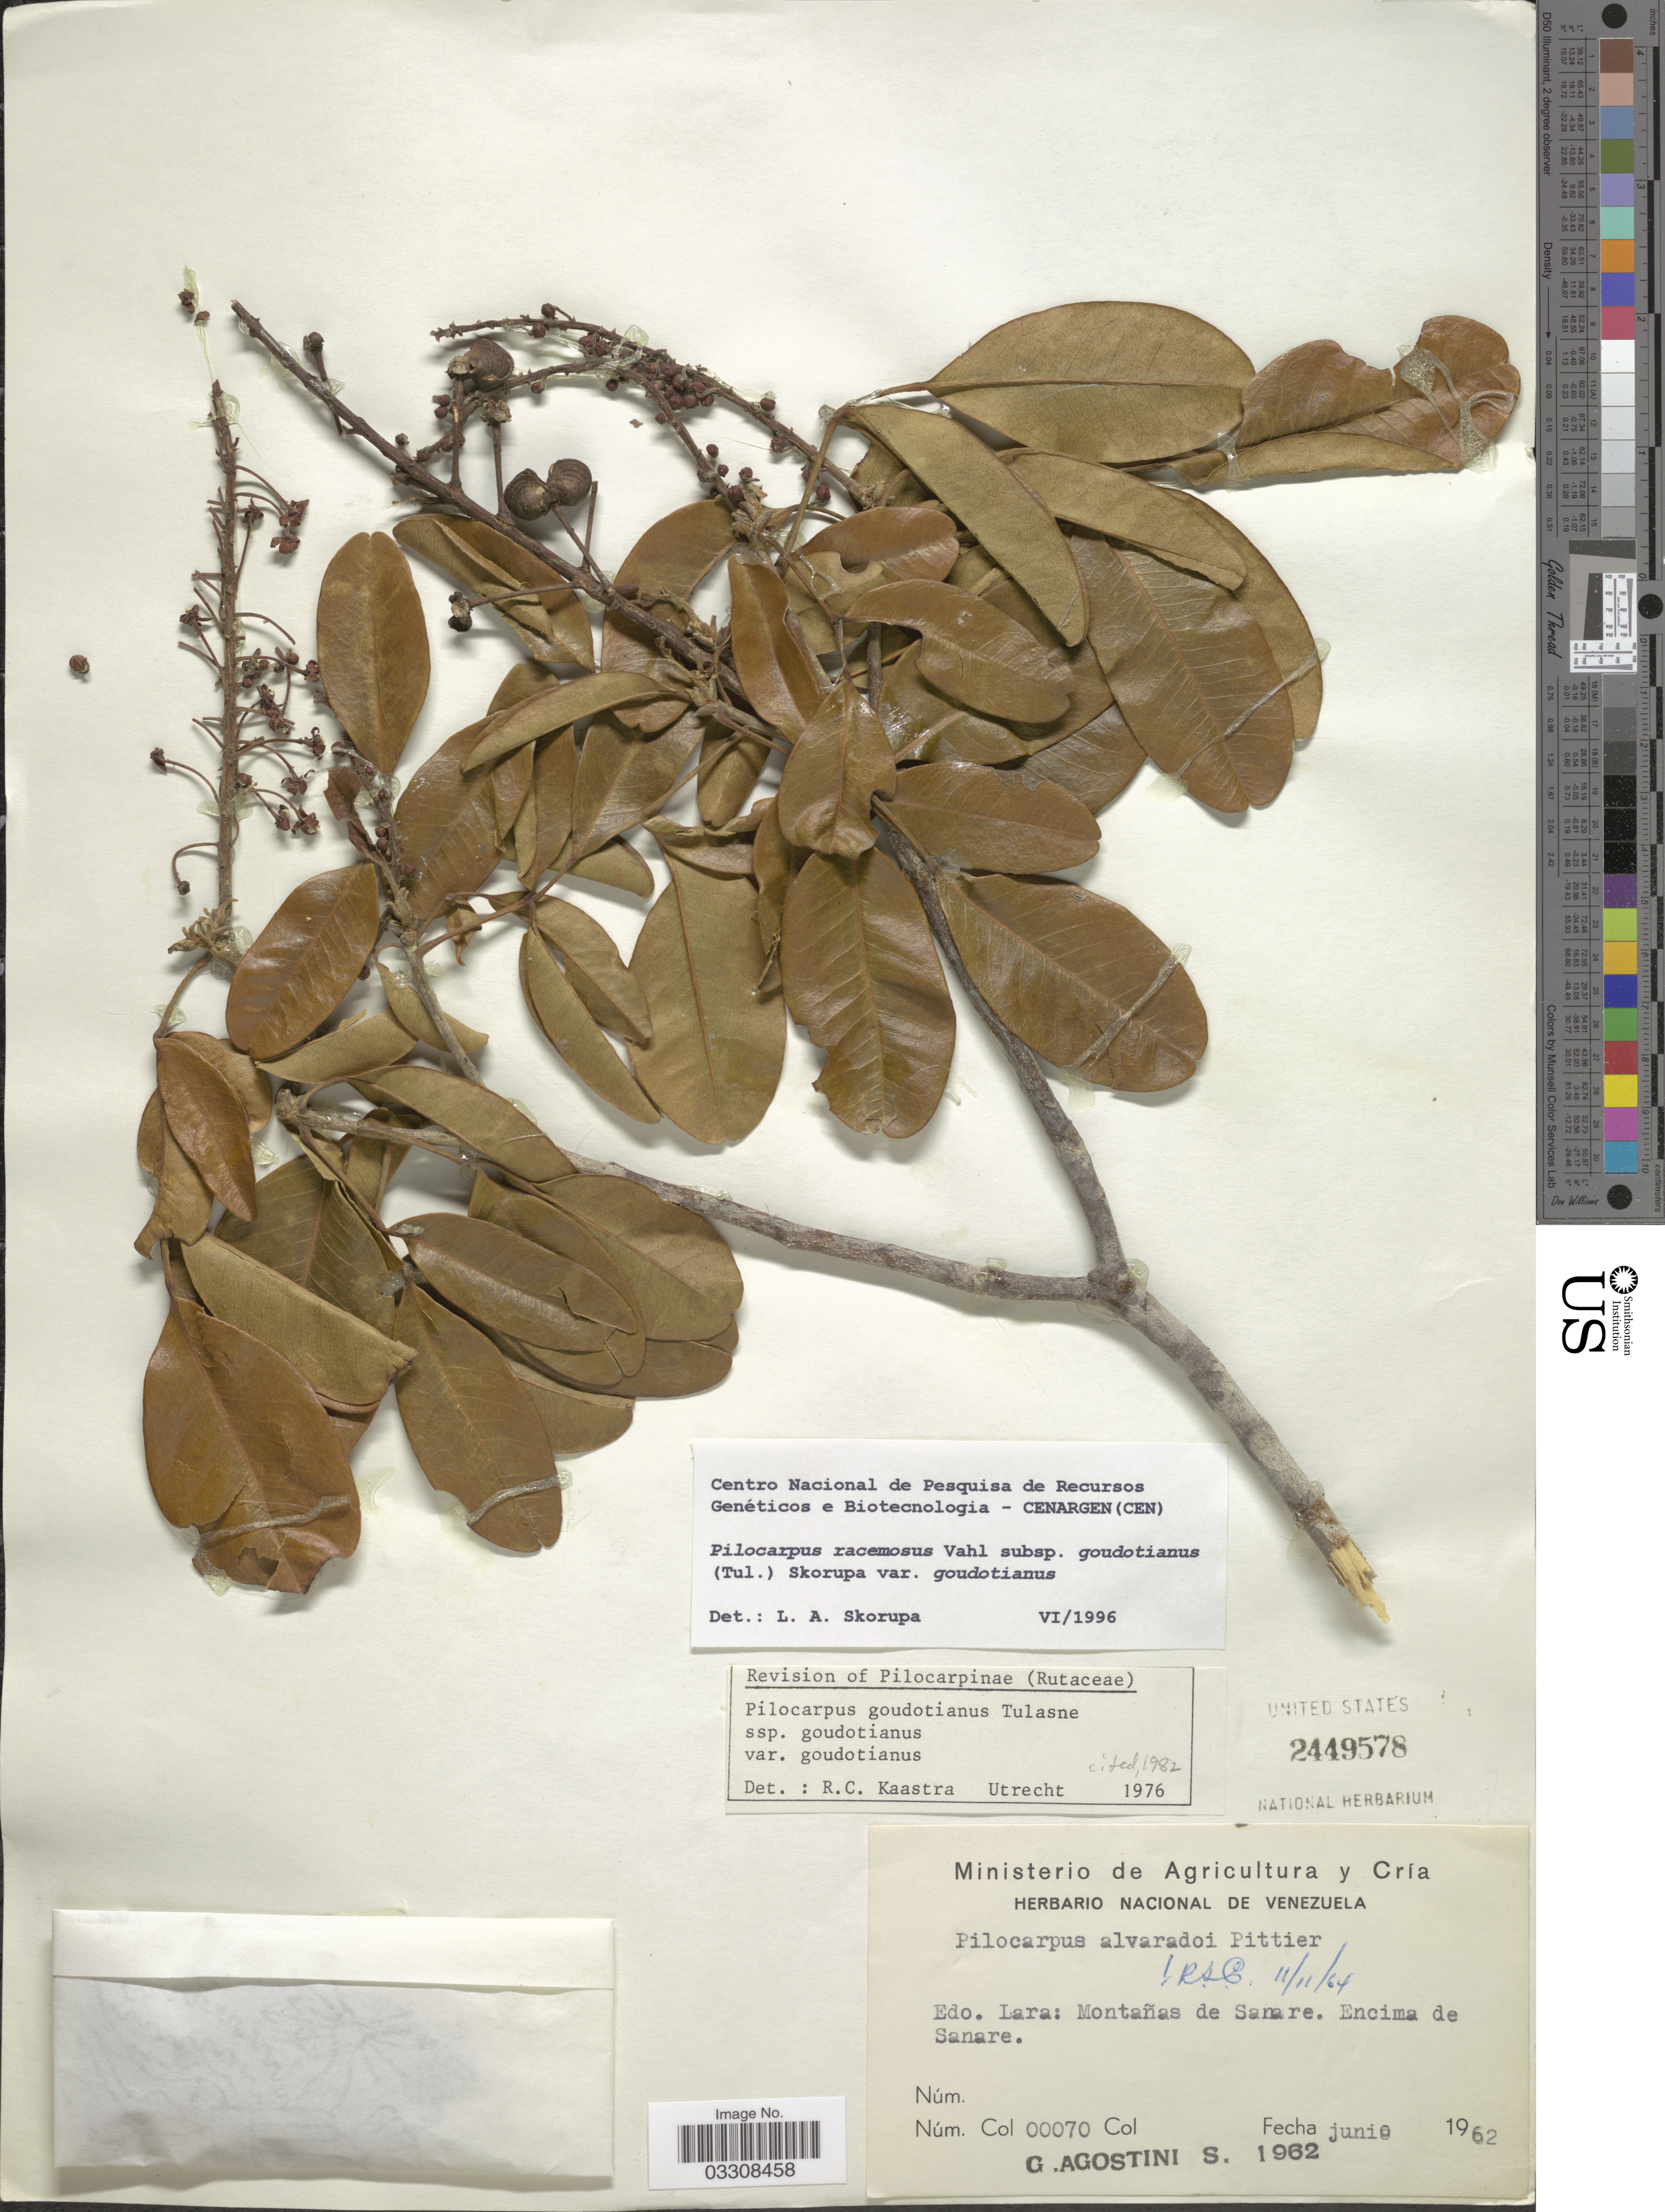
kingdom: Plantae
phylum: Tracheophyta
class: Magnoliopsida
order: Sapindales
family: Rutaceae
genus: Pilocarpus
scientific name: Pilocarpus racemosus subsp. goudotianus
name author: (Tul.) Skorupa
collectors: G. Agostini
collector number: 00070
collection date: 1962-06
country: Venezuela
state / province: Lara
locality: Montañas de Sanare. Encima de Sanare.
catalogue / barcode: US 2449578